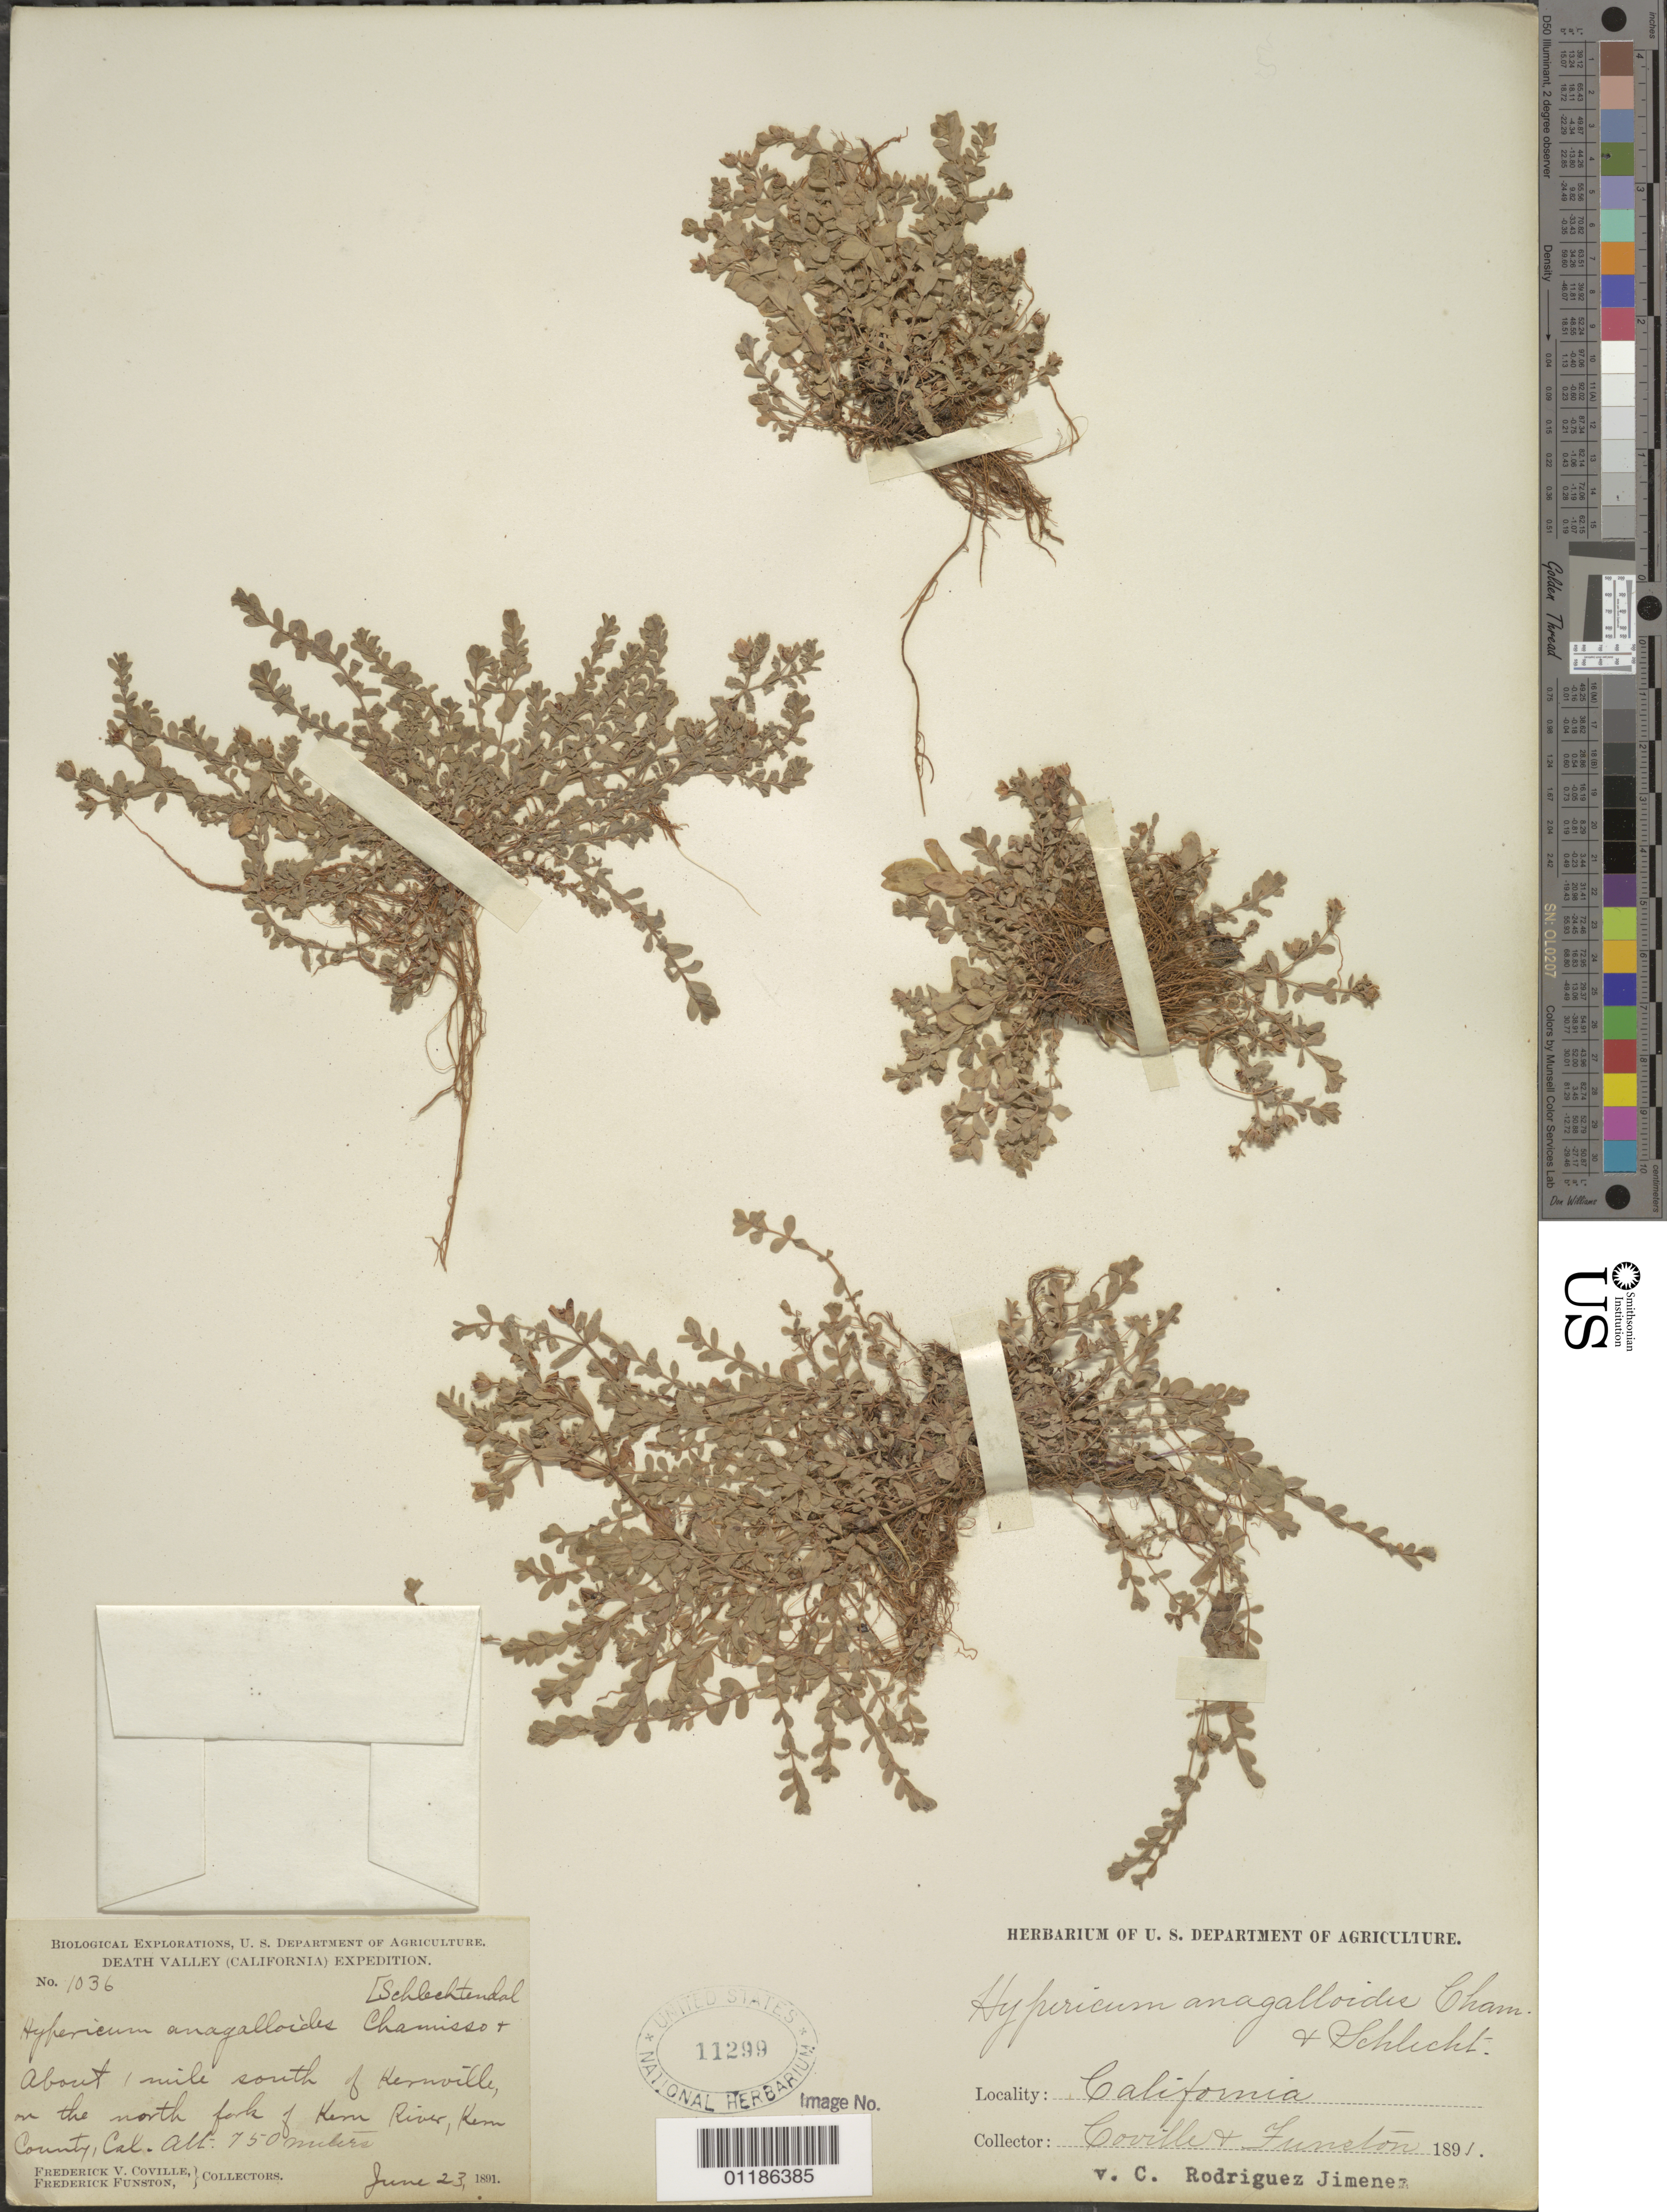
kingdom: Plantae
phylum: Tracheophyta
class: Magnoliopsida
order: Malpighiales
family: Hypericaceae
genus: Hypericum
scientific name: Hypericum anagalloides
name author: Cham. & Schltdl.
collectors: F. V. Coville & F. Funston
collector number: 1036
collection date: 1891-06-23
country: United States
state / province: California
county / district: Kern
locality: about 1 mile south of Kernville, on the north fork of Kern River.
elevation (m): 750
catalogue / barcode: US 11299